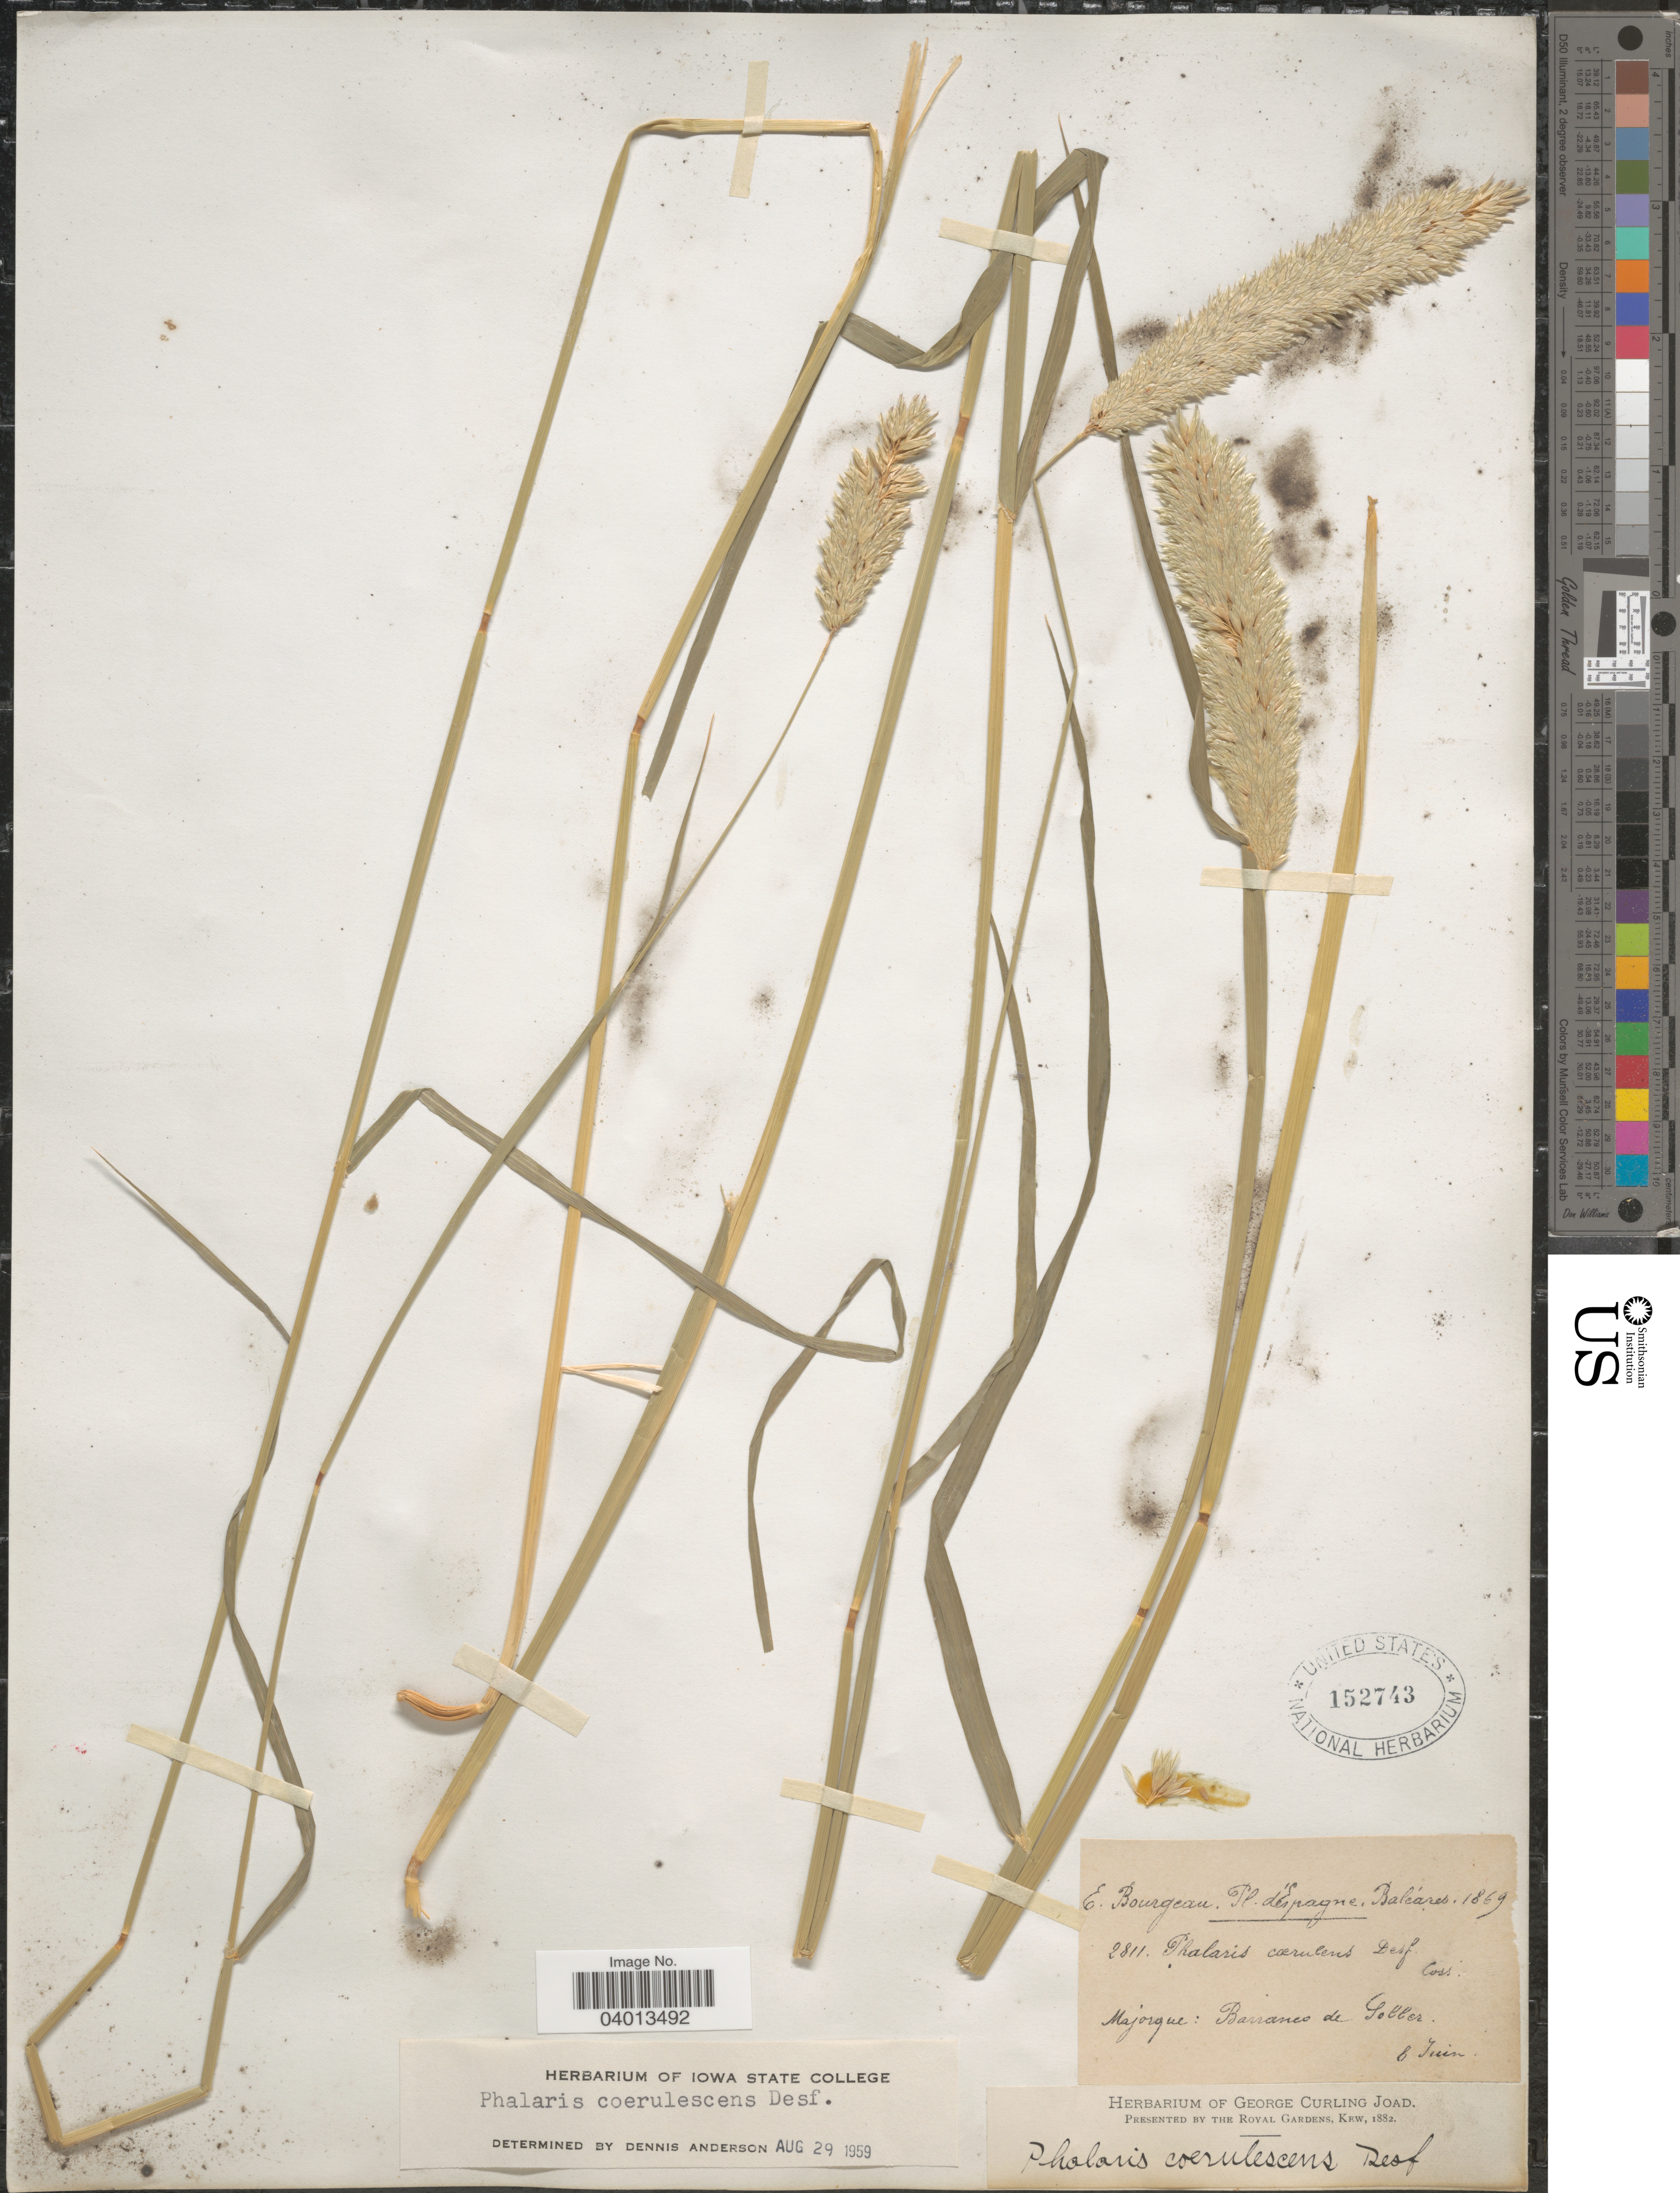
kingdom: Plantae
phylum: Tracheophyta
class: Liliopsida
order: Poales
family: Poaceae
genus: Phalaris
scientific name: Phalaris coerulescens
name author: Desf.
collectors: E. Bourgeau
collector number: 2811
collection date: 1869-06-08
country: Spain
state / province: Islas Baleares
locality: D'Espagne. Majorque: Barranco de Goller.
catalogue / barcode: US 152743